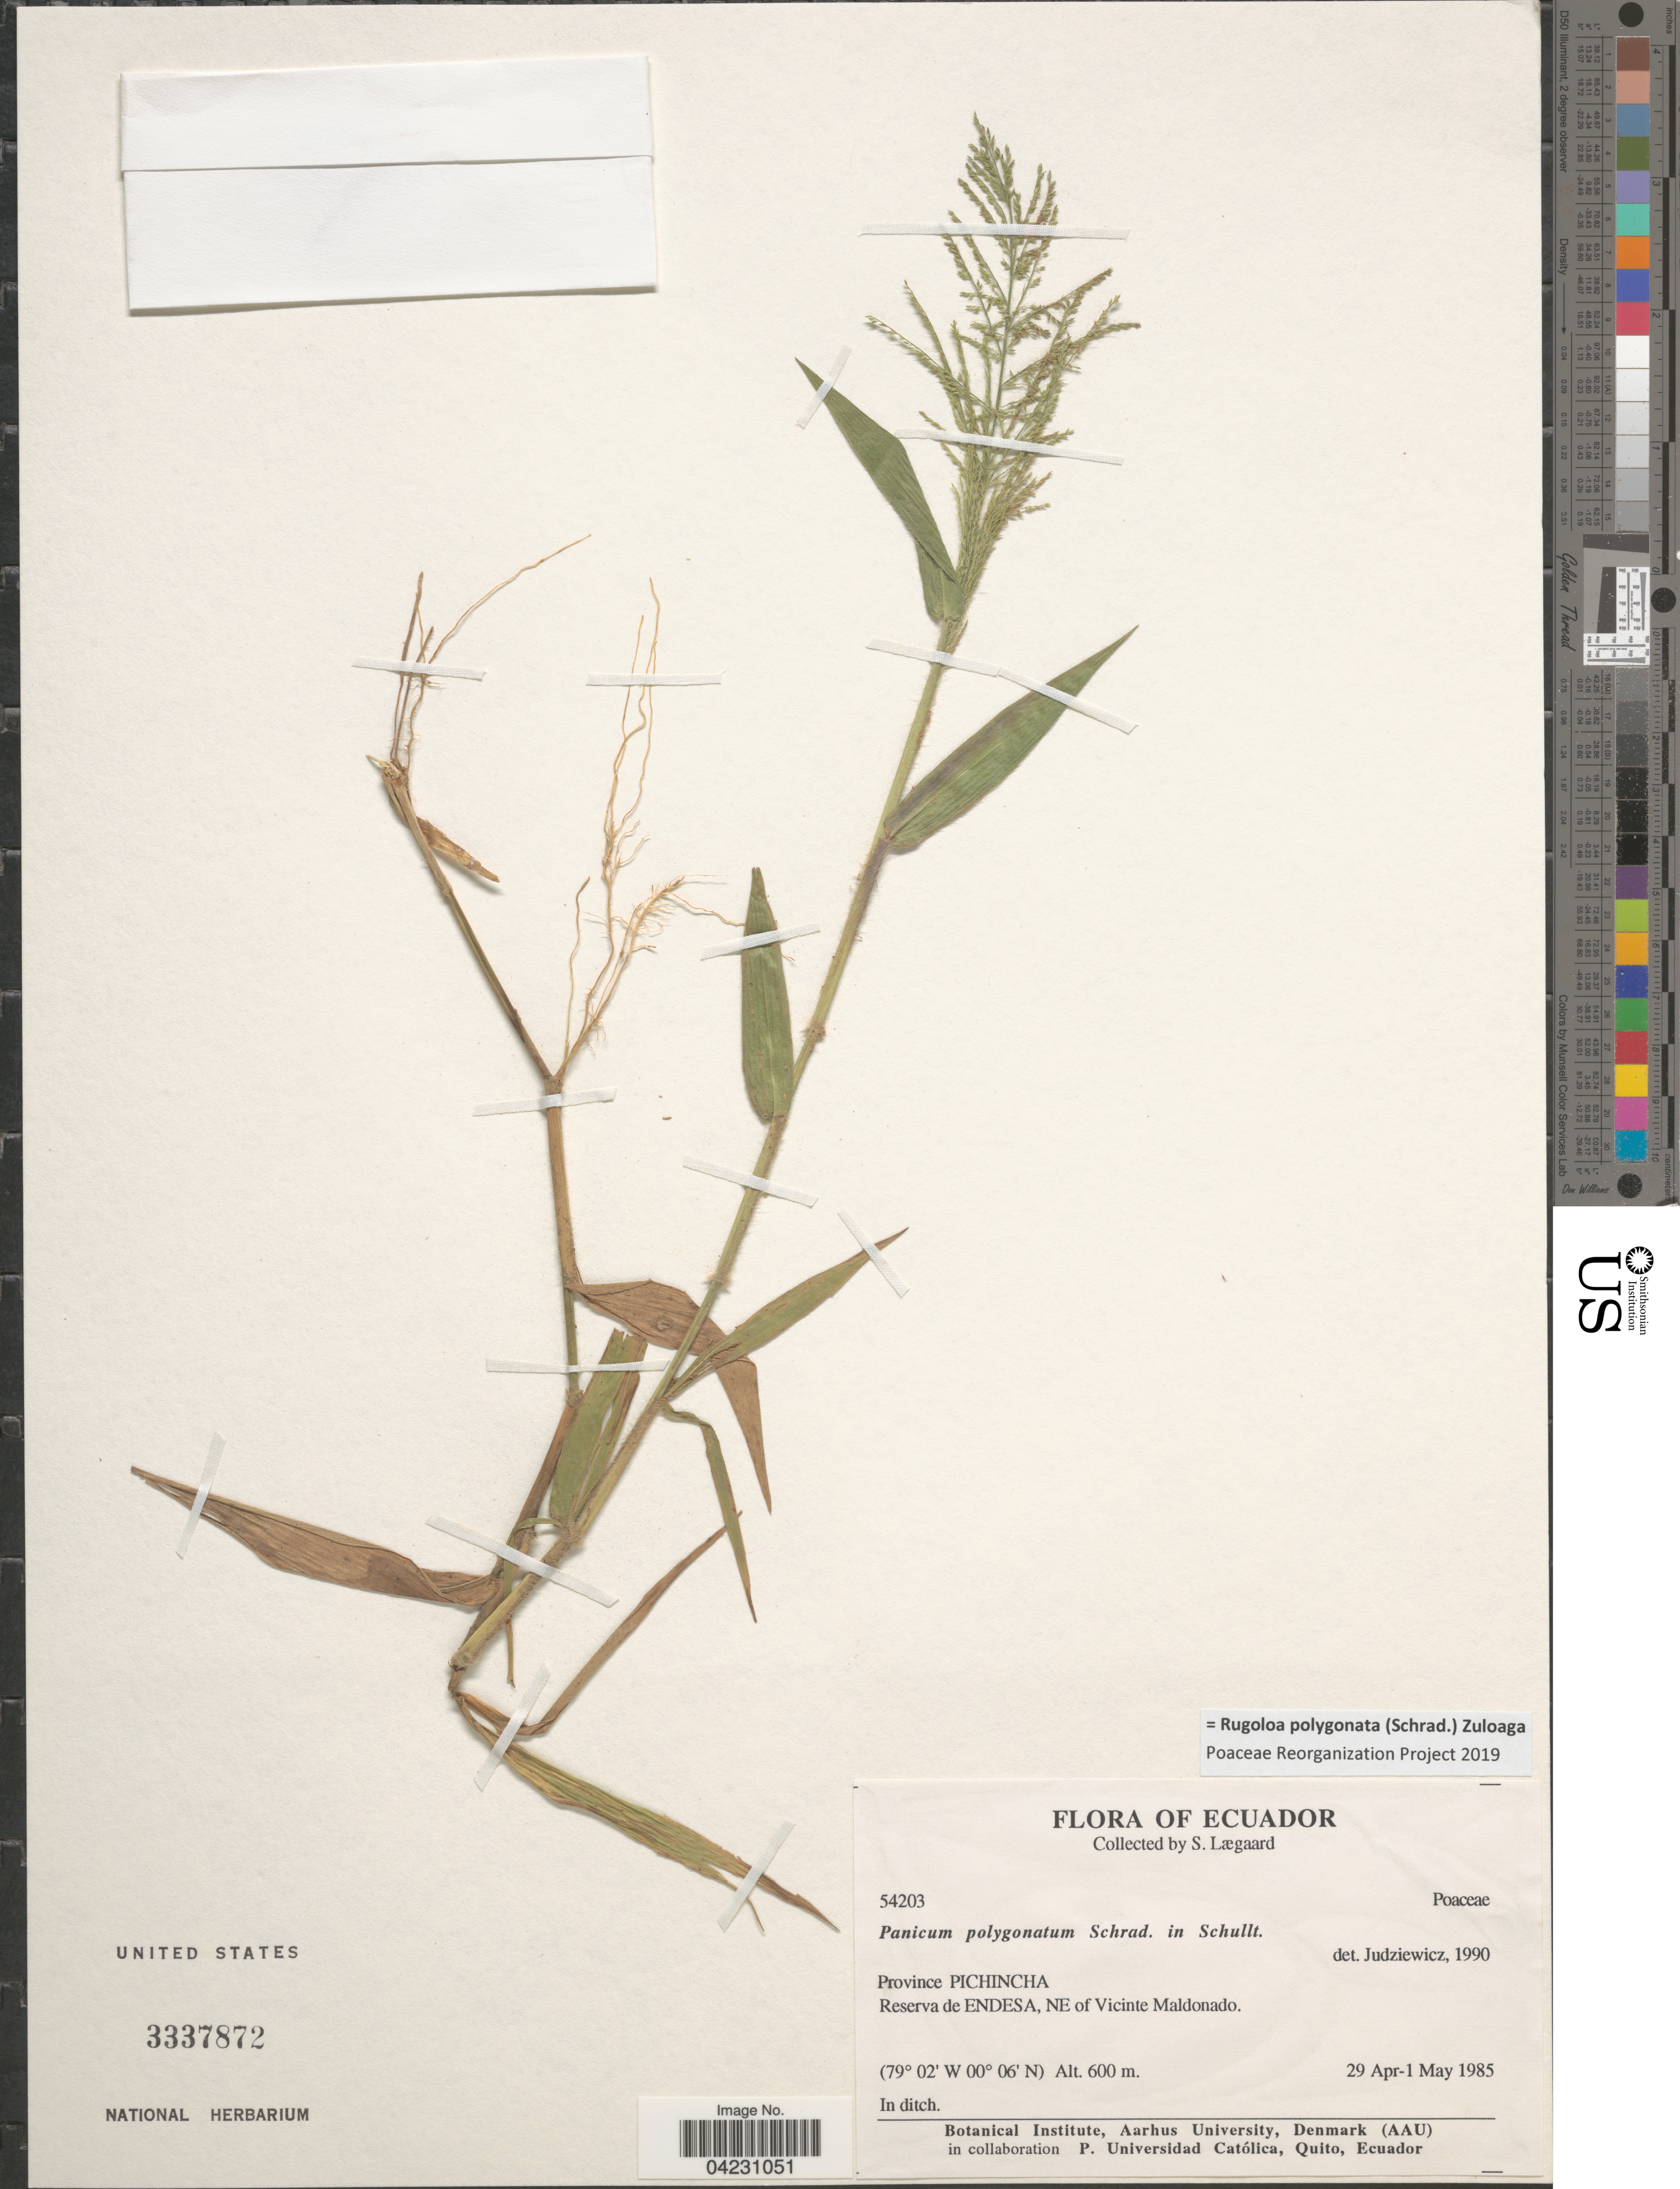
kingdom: Plantae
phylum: Tracheophyta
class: Liliopsida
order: Poales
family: Poaceae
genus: Rugoloa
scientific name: Rugoloa polygonata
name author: (Schrad.) Zuloaga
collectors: S. Lægaard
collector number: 54203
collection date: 1985-04-29/1985-05-01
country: Ecuador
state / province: Pichincha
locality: Province Pichincha. Reserva de Endesa, NE of Vicinte Maldonado.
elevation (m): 600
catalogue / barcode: US 3337872